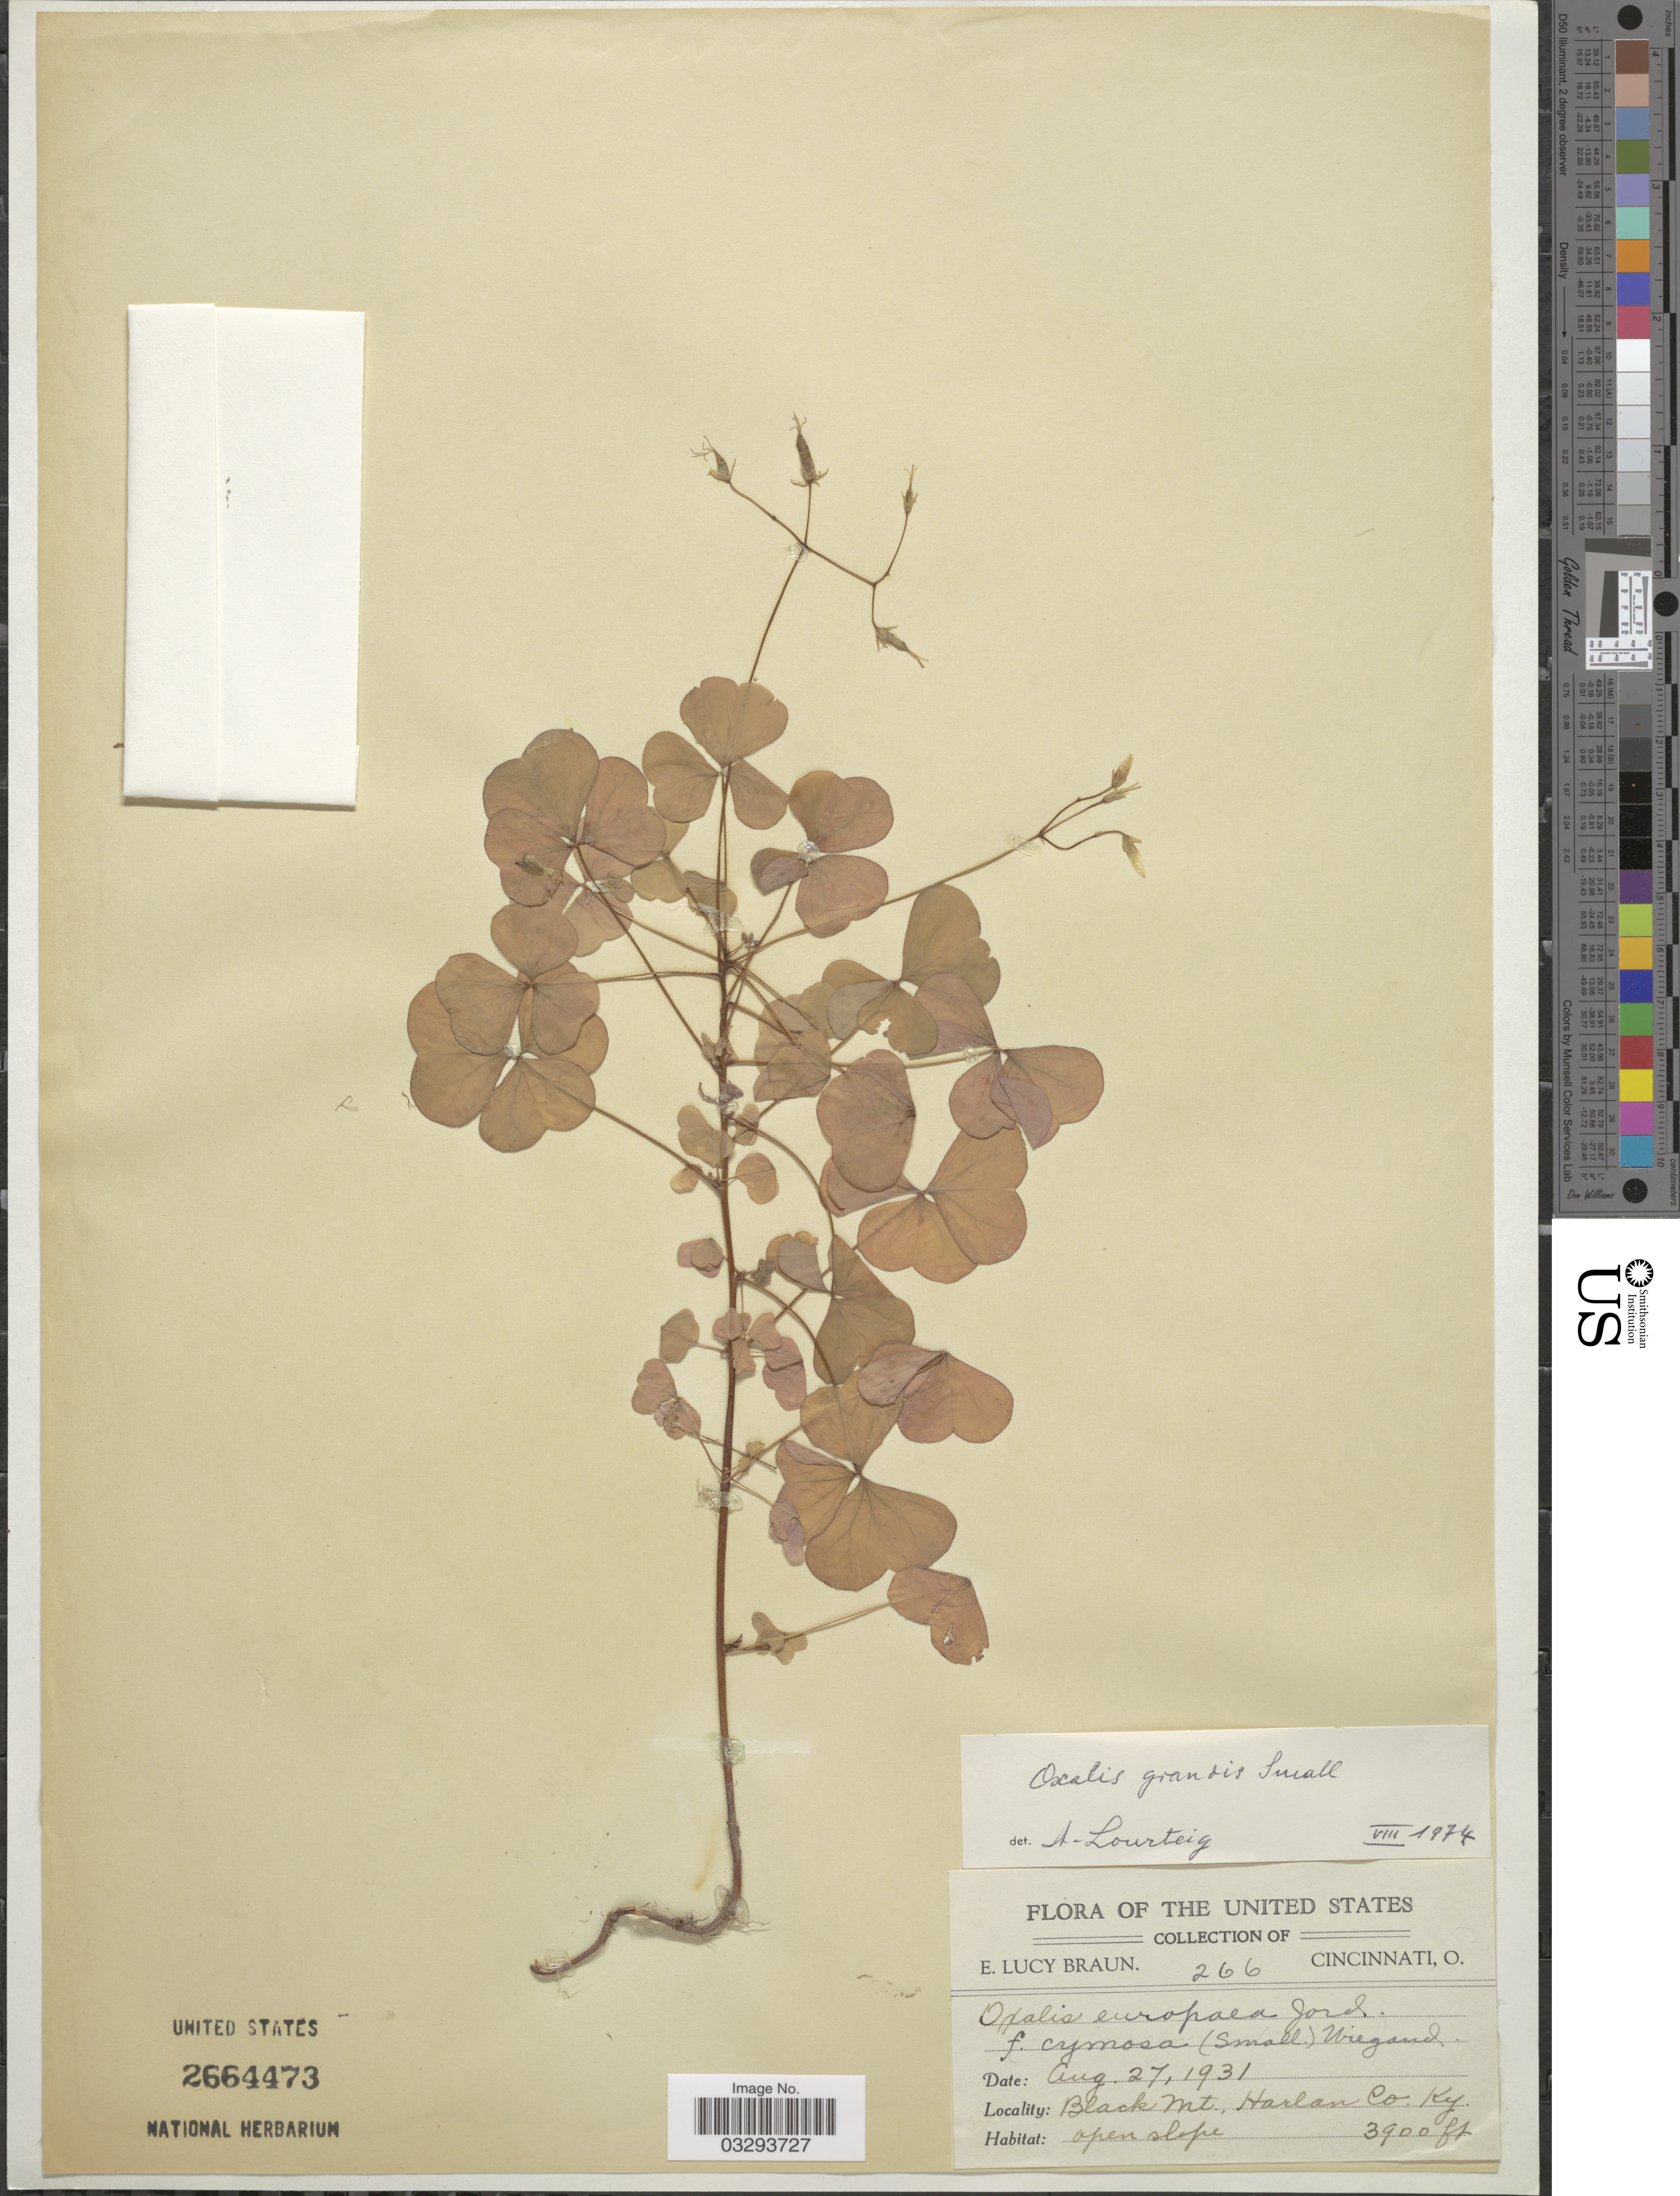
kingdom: Plantae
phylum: Tracheophyta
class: Magnoliopsida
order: Oxalidales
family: Oxalidaceae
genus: Oxalis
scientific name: Oxalis grandis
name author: Small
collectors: E. L. Braun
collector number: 266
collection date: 1931-08-27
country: United States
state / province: Kentucky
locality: Black Mt., Harlan Co.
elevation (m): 1189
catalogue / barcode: US 2664473